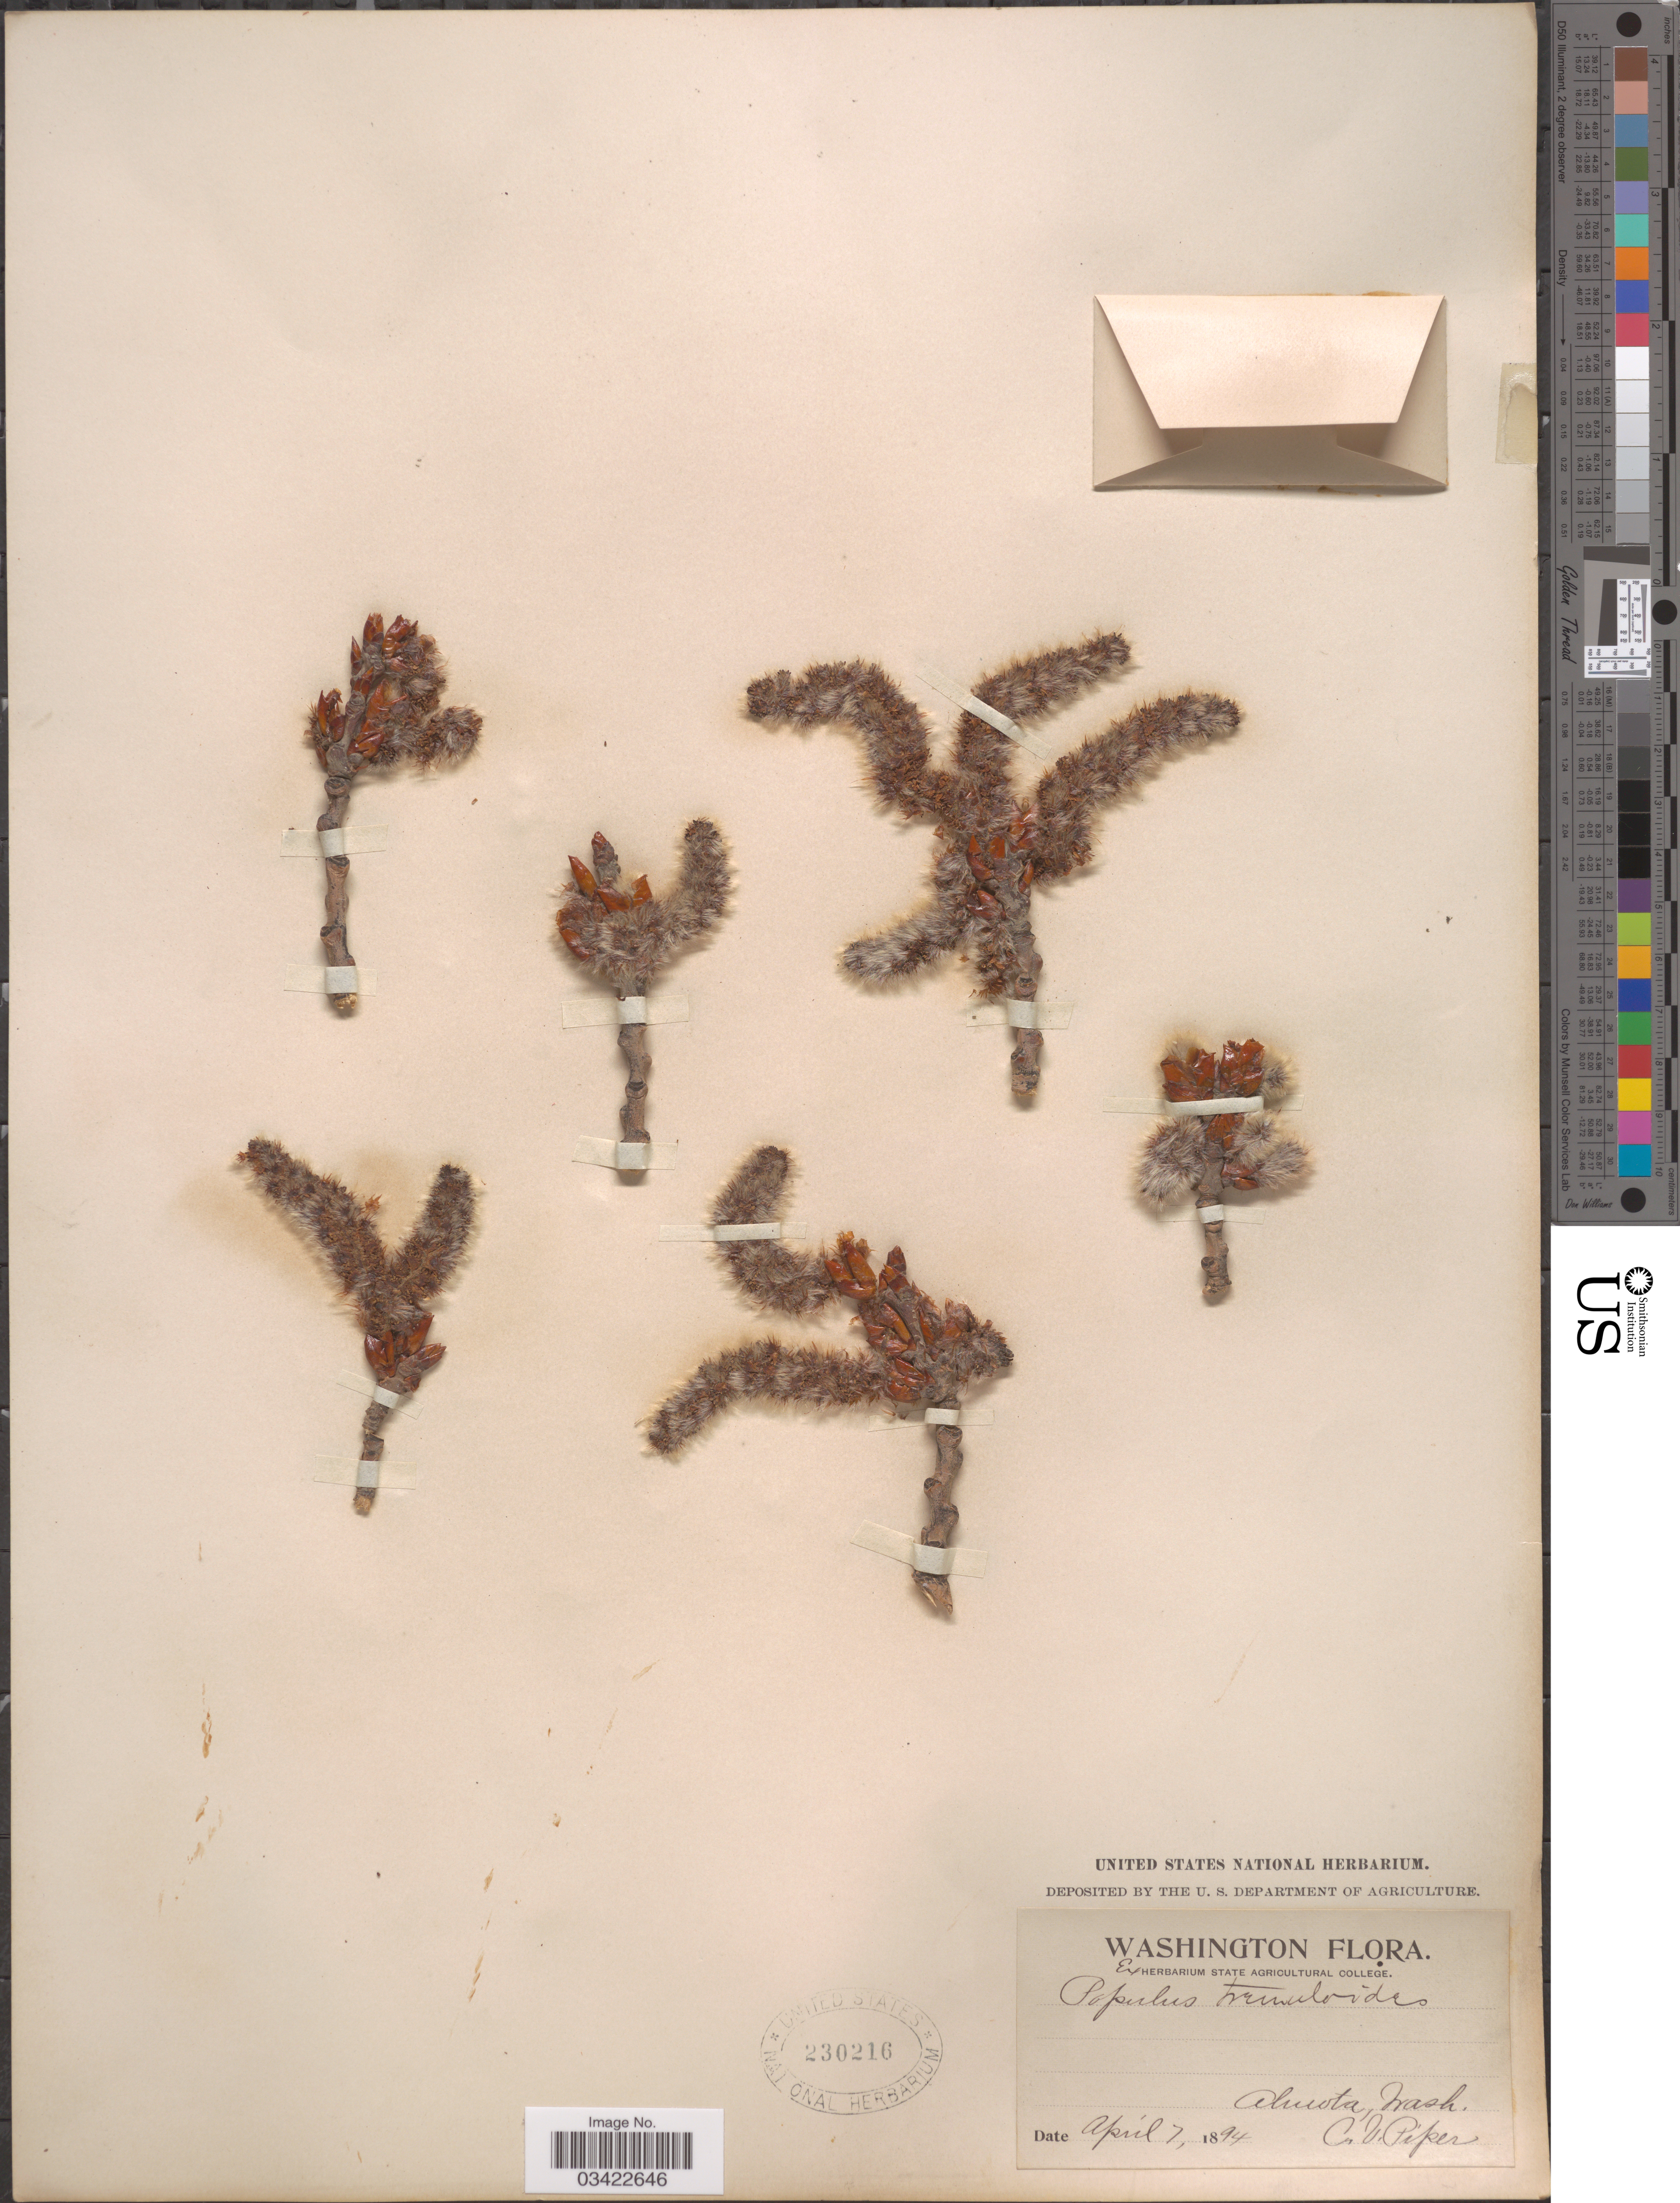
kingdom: Plantae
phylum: Tracheophyta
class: Magnoliopsida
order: Malpighiales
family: Salicaceae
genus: Populus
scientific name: Populus tremuloides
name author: Michx.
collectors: C. V. Piper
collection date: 1894-04-07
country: United States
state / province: Washington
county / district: Whitman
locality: Almota.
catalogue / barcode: US 230216